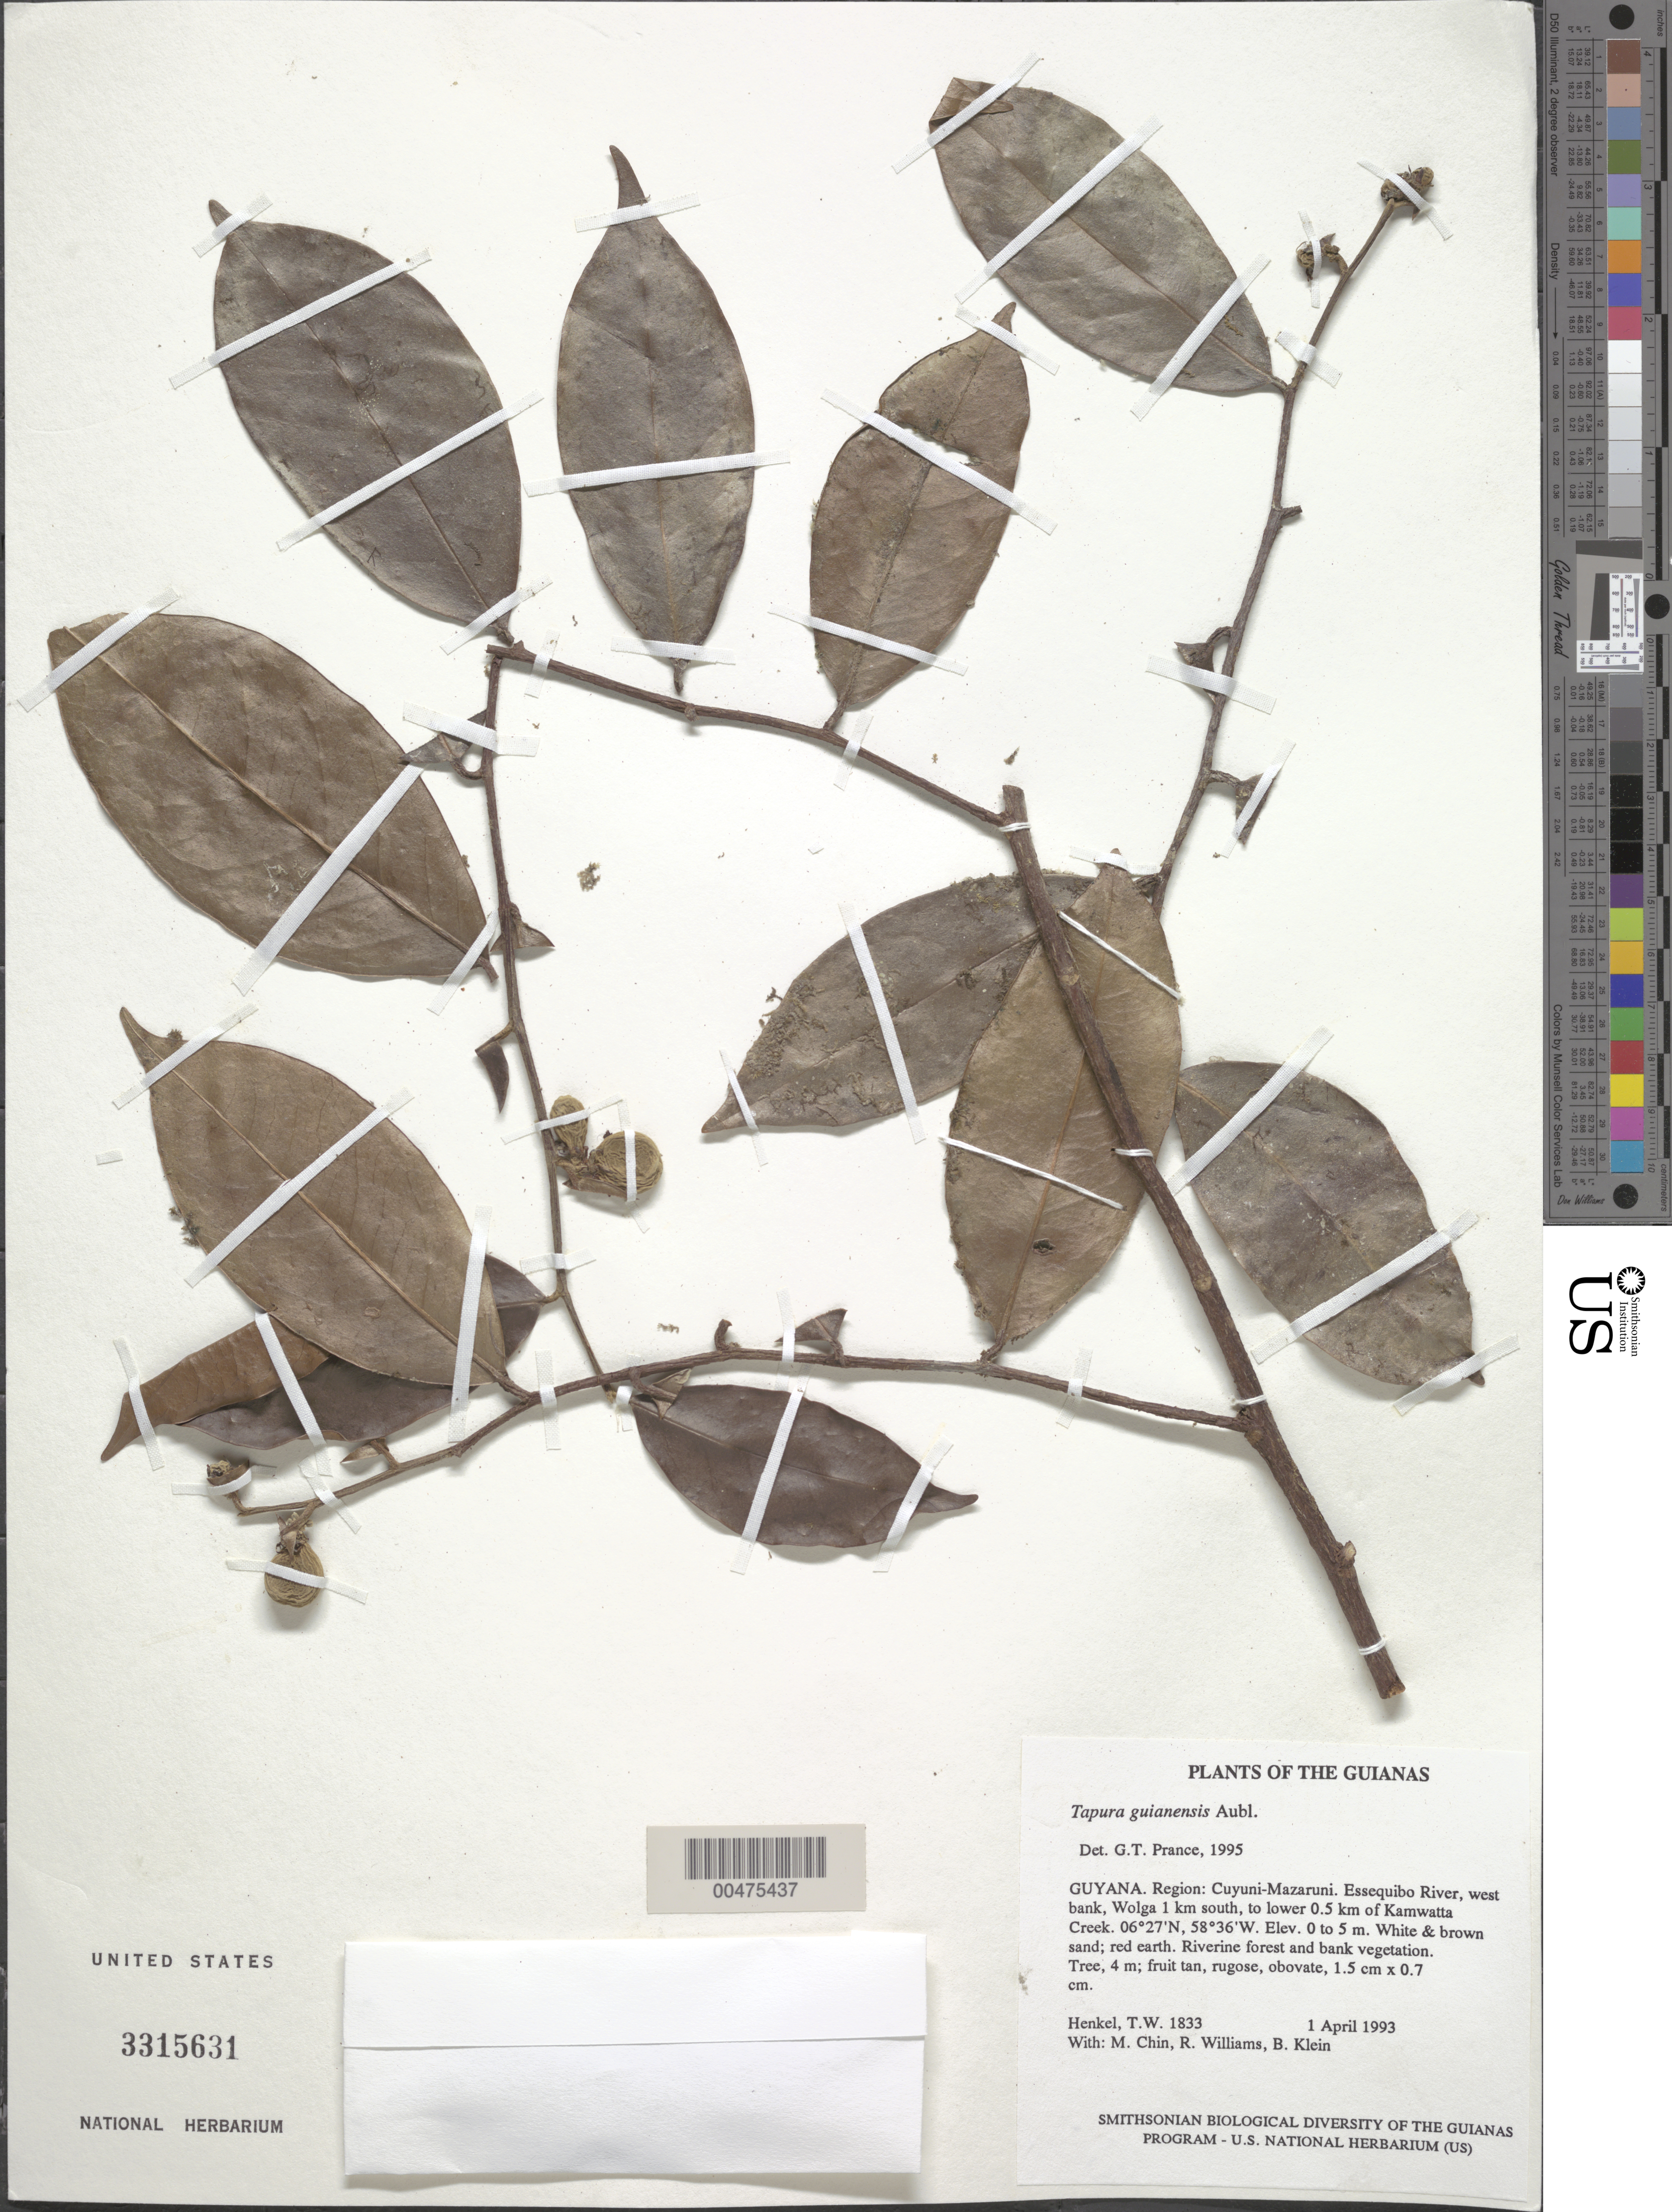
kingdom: Plantae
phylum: Tracheophyta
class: Magnoliopsida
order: Malpighiales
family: Dichapetalaceae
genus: Tapura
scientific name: Tapura guianensis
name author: Aubl.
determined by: Prance, G. T.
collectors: T. Henkel, M. Chin, R. Williams & B. Klein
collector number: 1833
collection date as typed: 1 April 1993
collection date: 1993-04-01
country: Guyana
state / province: Cuyuni-Mazaruni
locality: Essequibo River, W bank, Wolga 1 km S, to lower 0.5 km of Kamwatta Creek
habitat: White & brown sand; red earth. Riverine forest and bank vegetation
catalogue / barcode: US 3315631